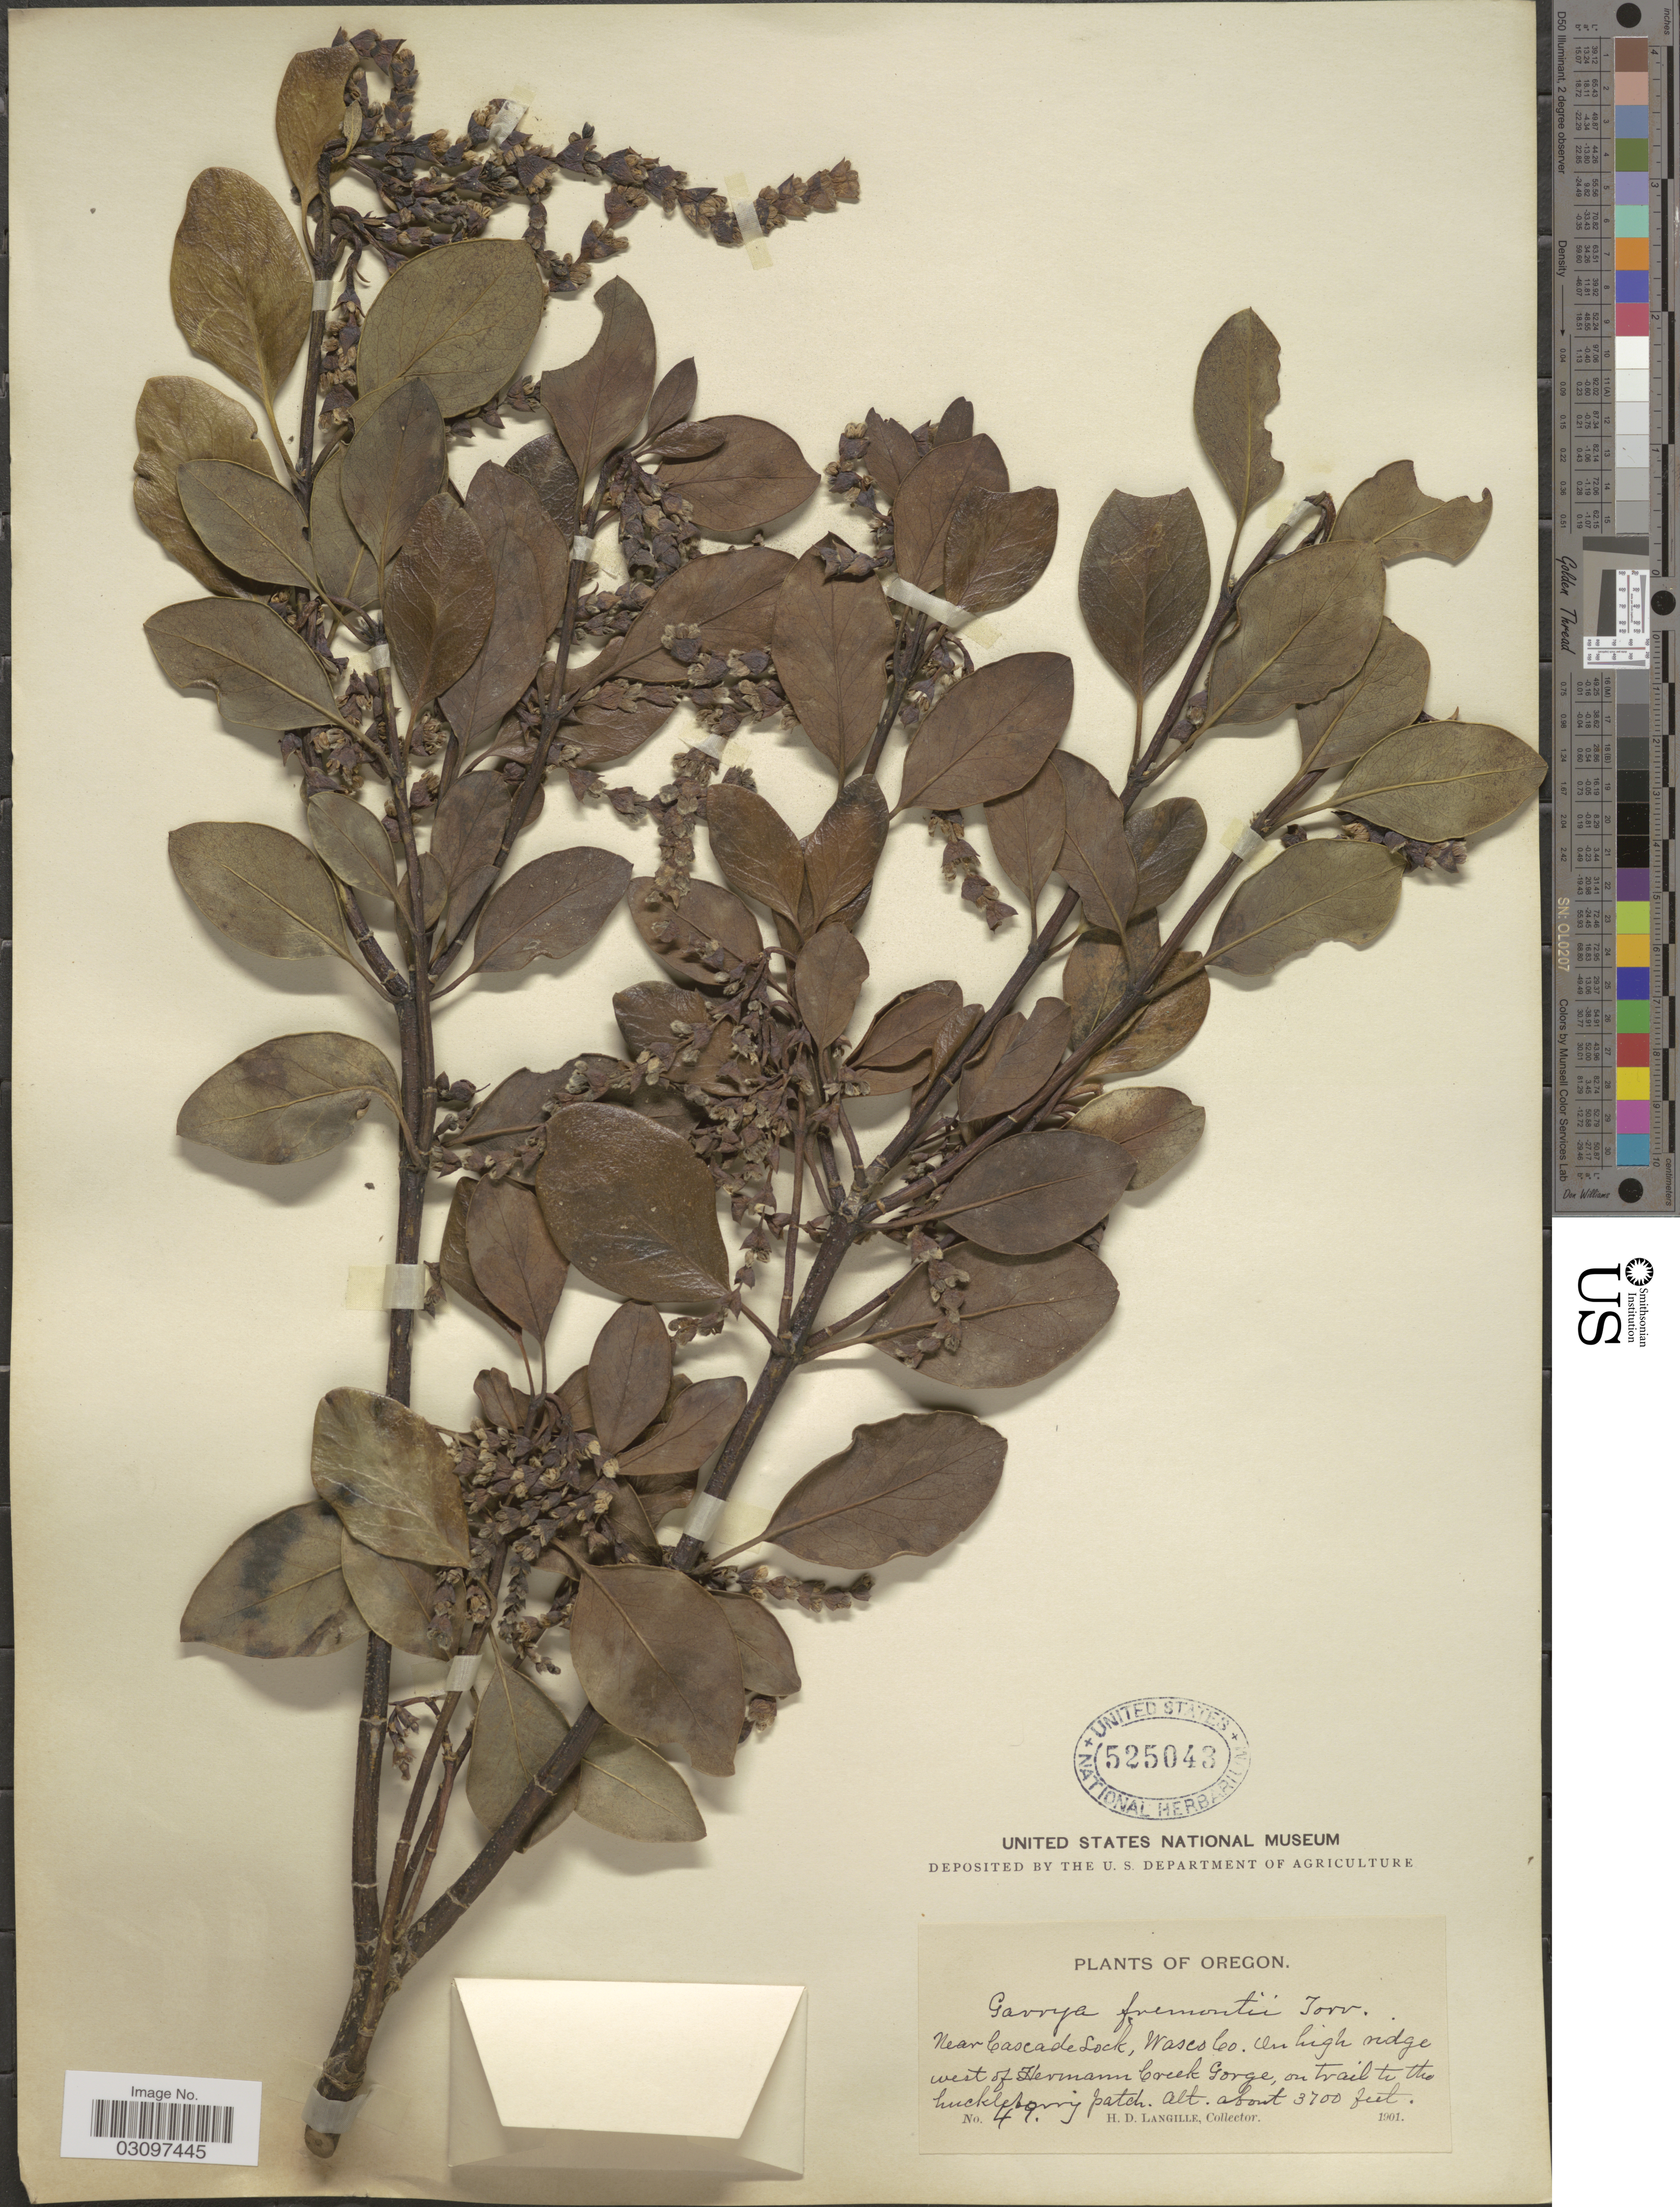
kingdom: Plantae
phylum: Tracheophyta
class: Magnoliopsida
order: Garryales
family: Garryaceae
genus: Garrya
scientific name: Garrya fremontii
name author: Torr.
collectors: H. Langille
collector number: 41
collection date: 1901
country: United States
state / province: Oregon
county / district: Wasco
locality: Near Cascade Lock, Wasco Co. On high ridge west of Hermann Creek Gorge, on trail to the huckleburry patch.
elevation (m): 1128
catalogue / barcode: US 525043